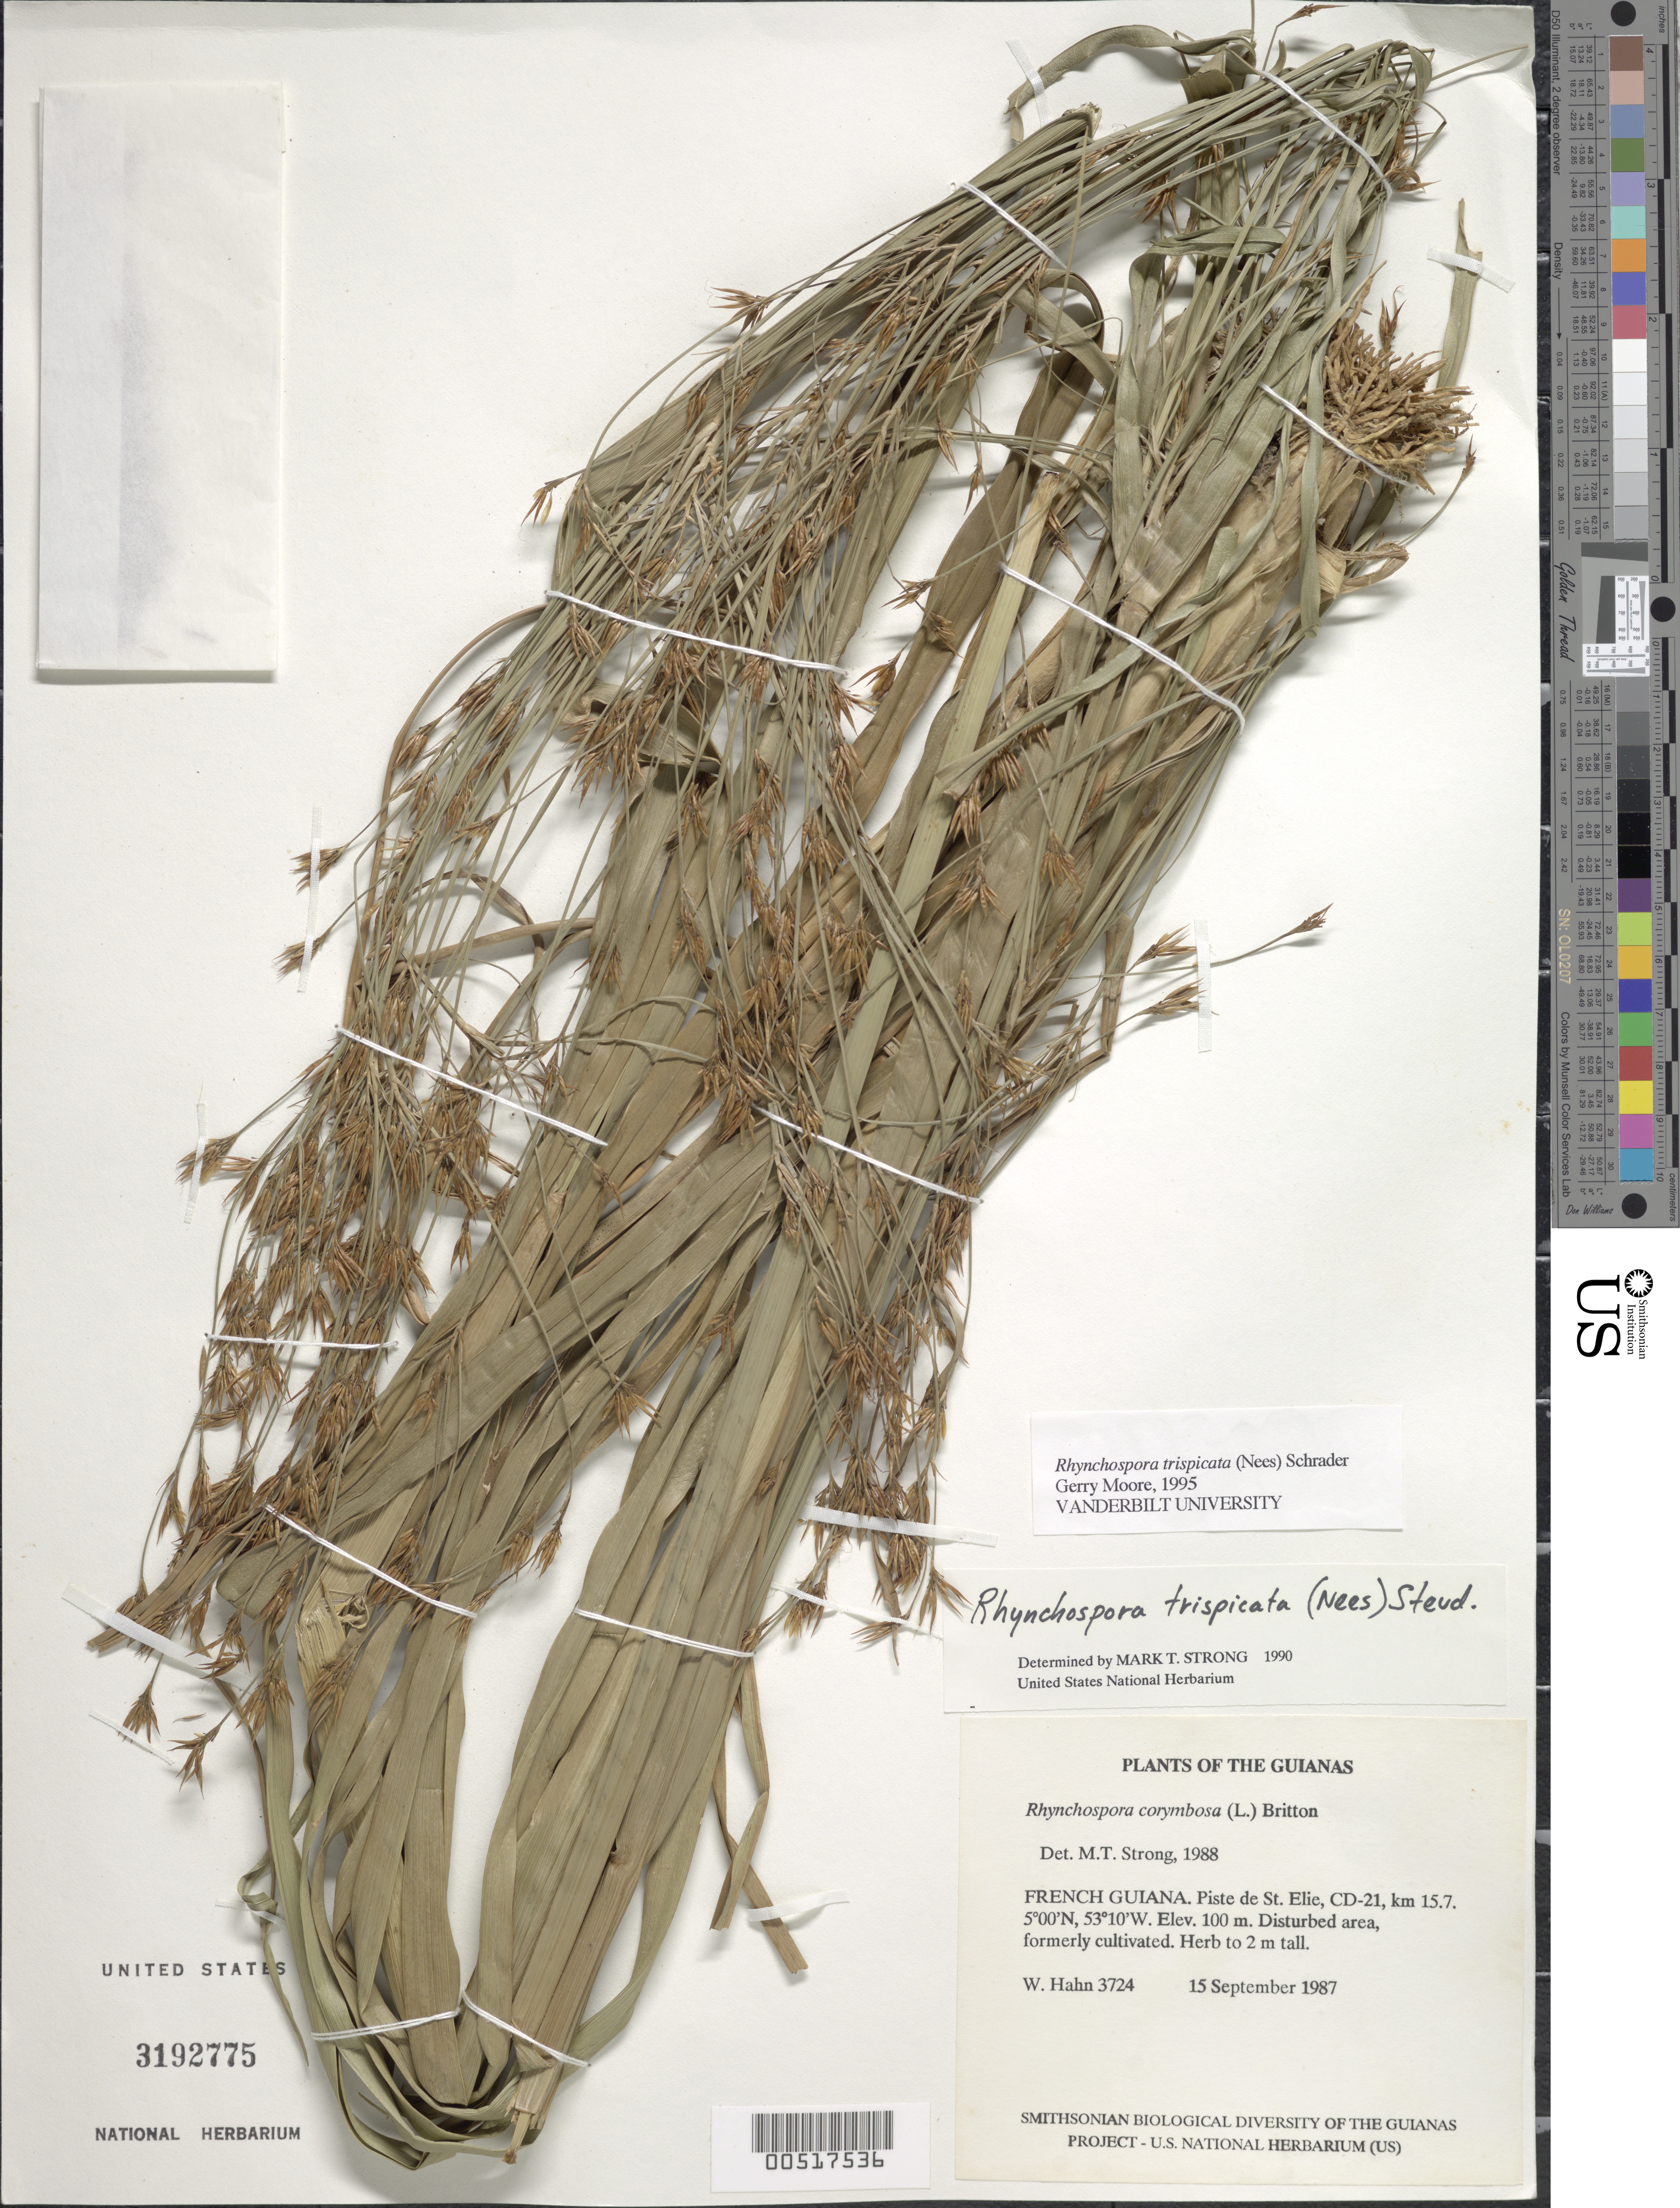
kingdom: Plantae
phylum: Tracheophyta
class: Liliopsida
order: Poales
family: Cyperaceae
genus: Rhynchospora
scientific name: Rhynchospora trispicata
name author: (Nees) Schrad. ex Steud.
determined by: Strong, M. T., (US), Smithsonian Institution - National Museum of Natural History (UNITED STATES)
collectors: W. Hahn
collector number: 3724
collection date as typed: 15 September 1987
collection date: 1987-09-15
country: French Guiana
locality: Piste de St. Elie, CD-21, km 15.7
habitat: Disturbed area, formerly cultivated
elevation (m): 100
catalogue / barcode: US 3192775